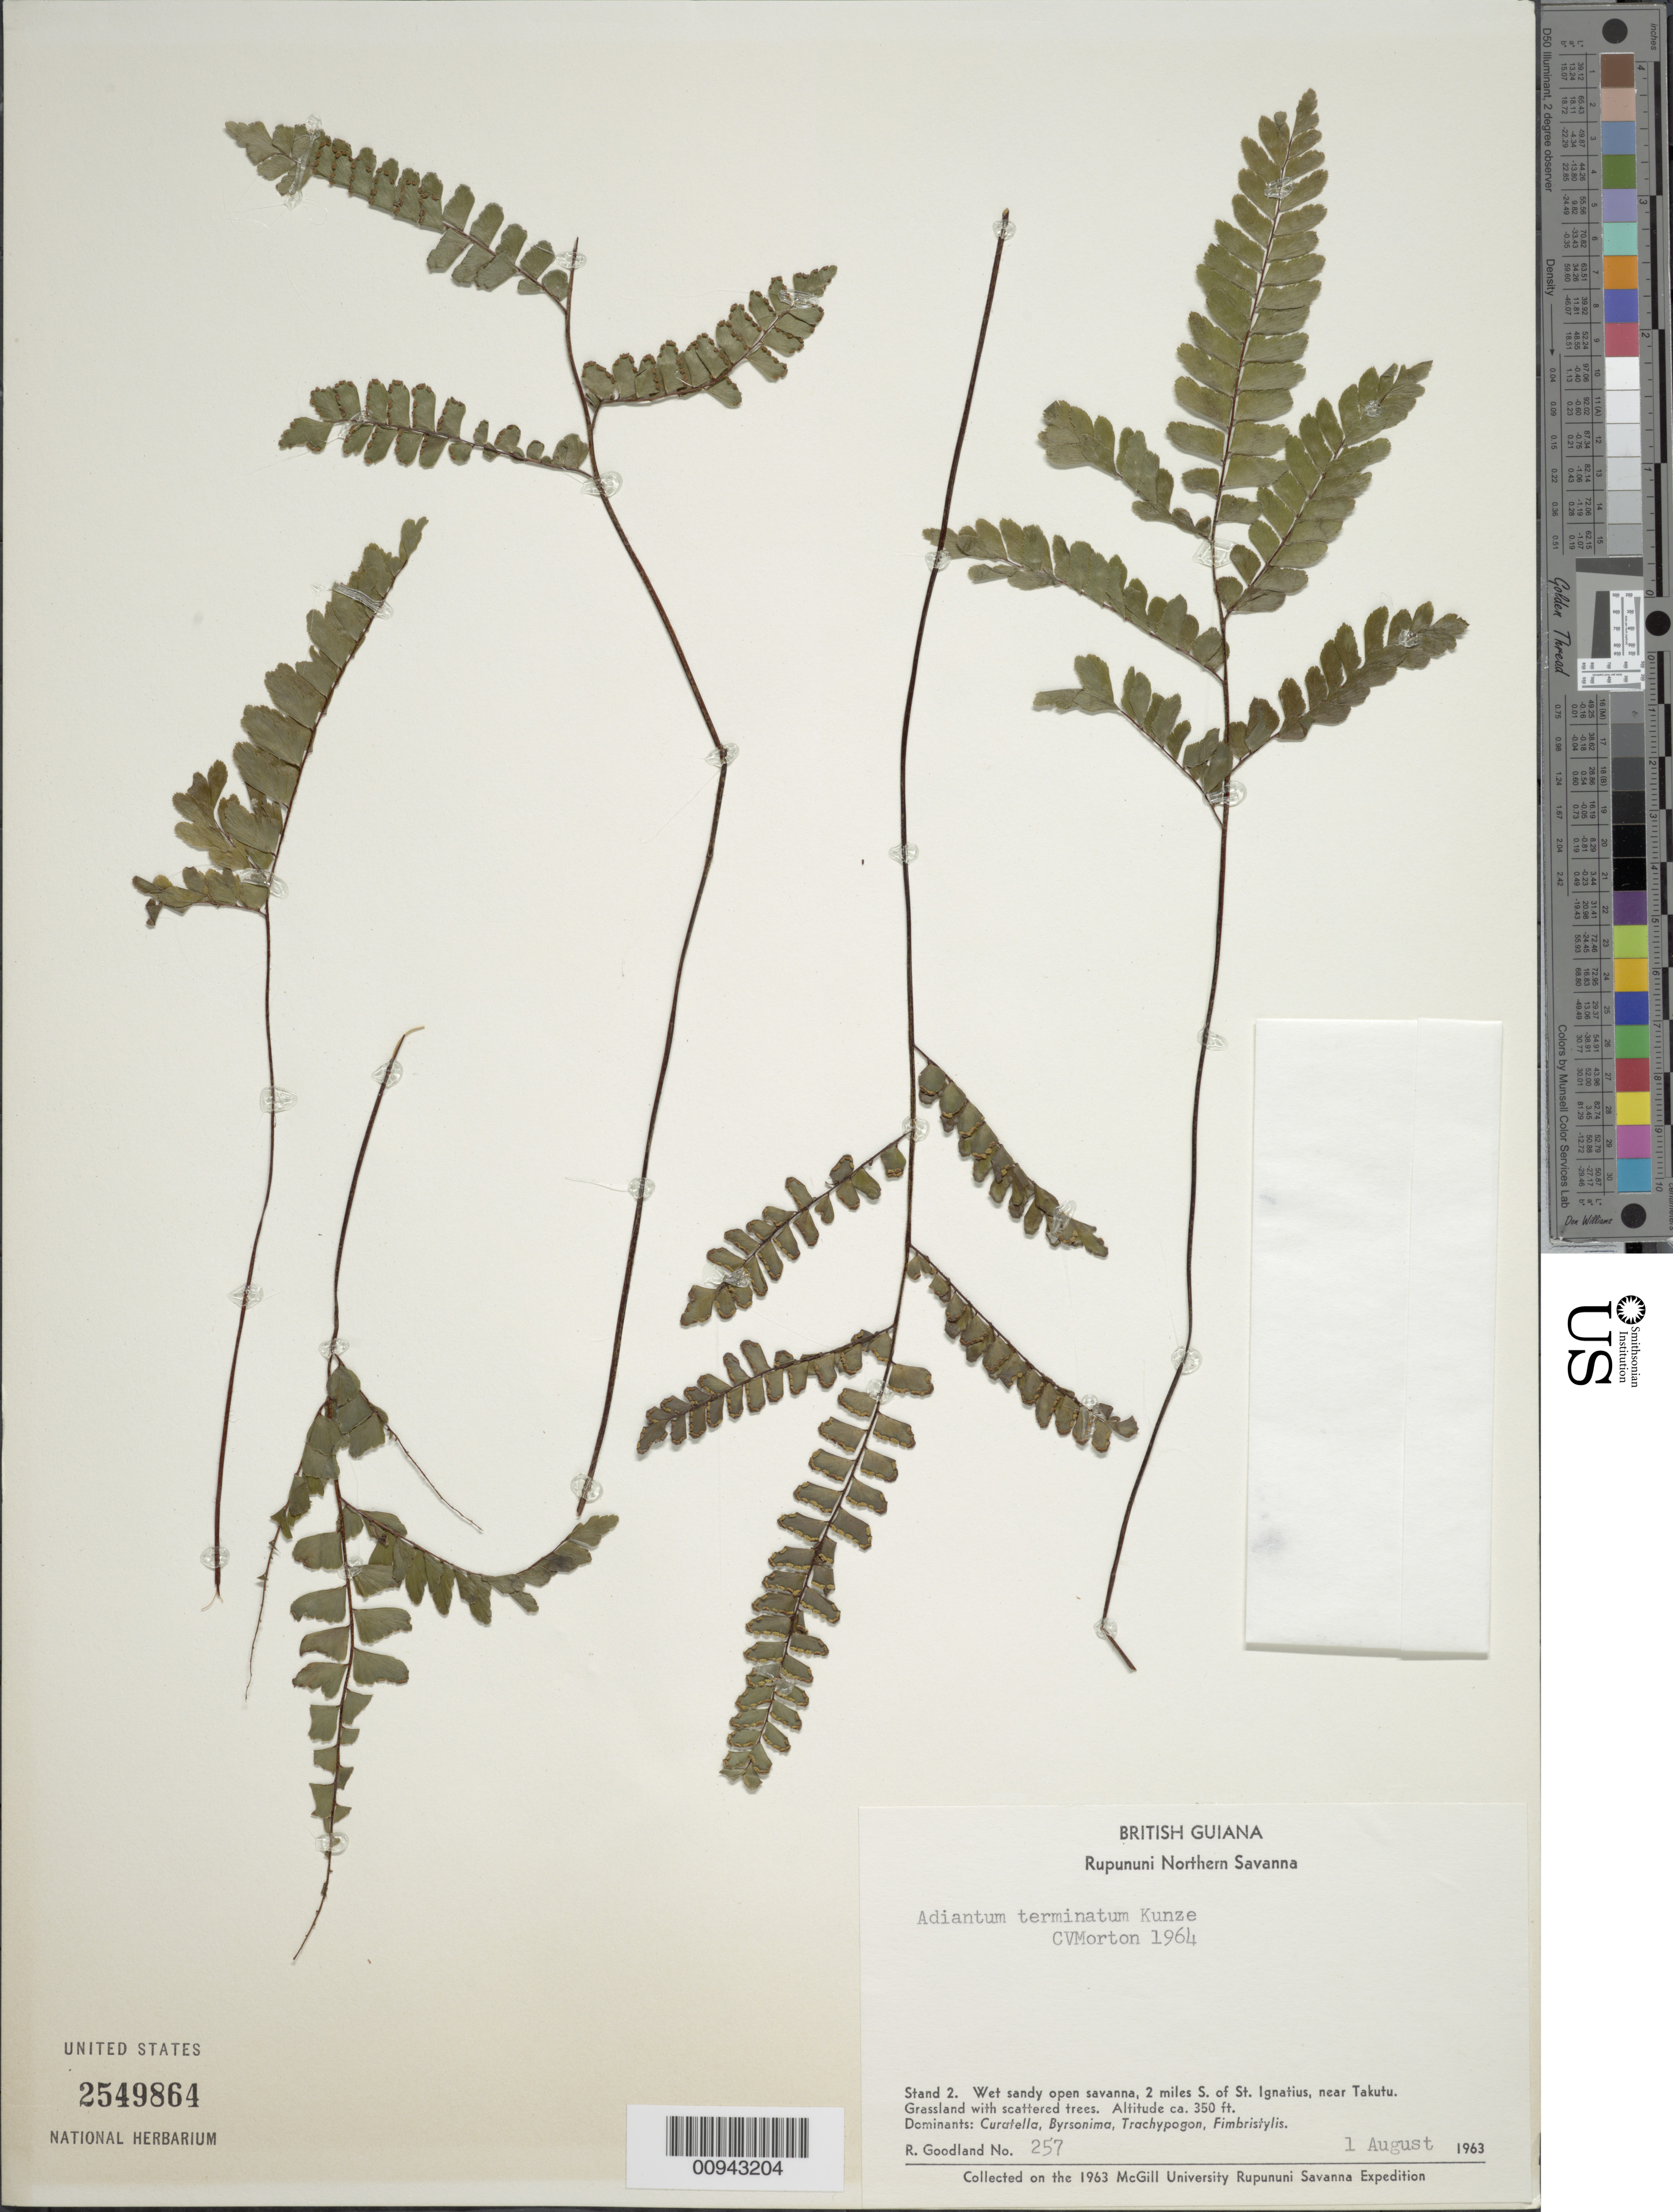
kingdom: Plantae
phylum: Tracheophyta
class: Polypodiopsida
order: Polypodiales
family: Pteridaceae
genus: Adiantum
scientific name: Adiantum terminatum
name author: Kunze ex Miq.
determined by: Morton, C. V.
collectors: R. Goodland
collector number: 257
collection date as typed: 1-Aug-63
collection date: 1963-08-01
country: Guyana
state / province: U. Takutu-U. Essequibo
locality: Rupununi Northern Savanna, St. Ignatius, 2 mi. S of; near Takutu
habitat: Grassland with scattered trees. Dominants: Curatella, Byrsonima, Trachypogon, Fimbristylis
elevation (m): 107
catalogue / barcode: US 2549864